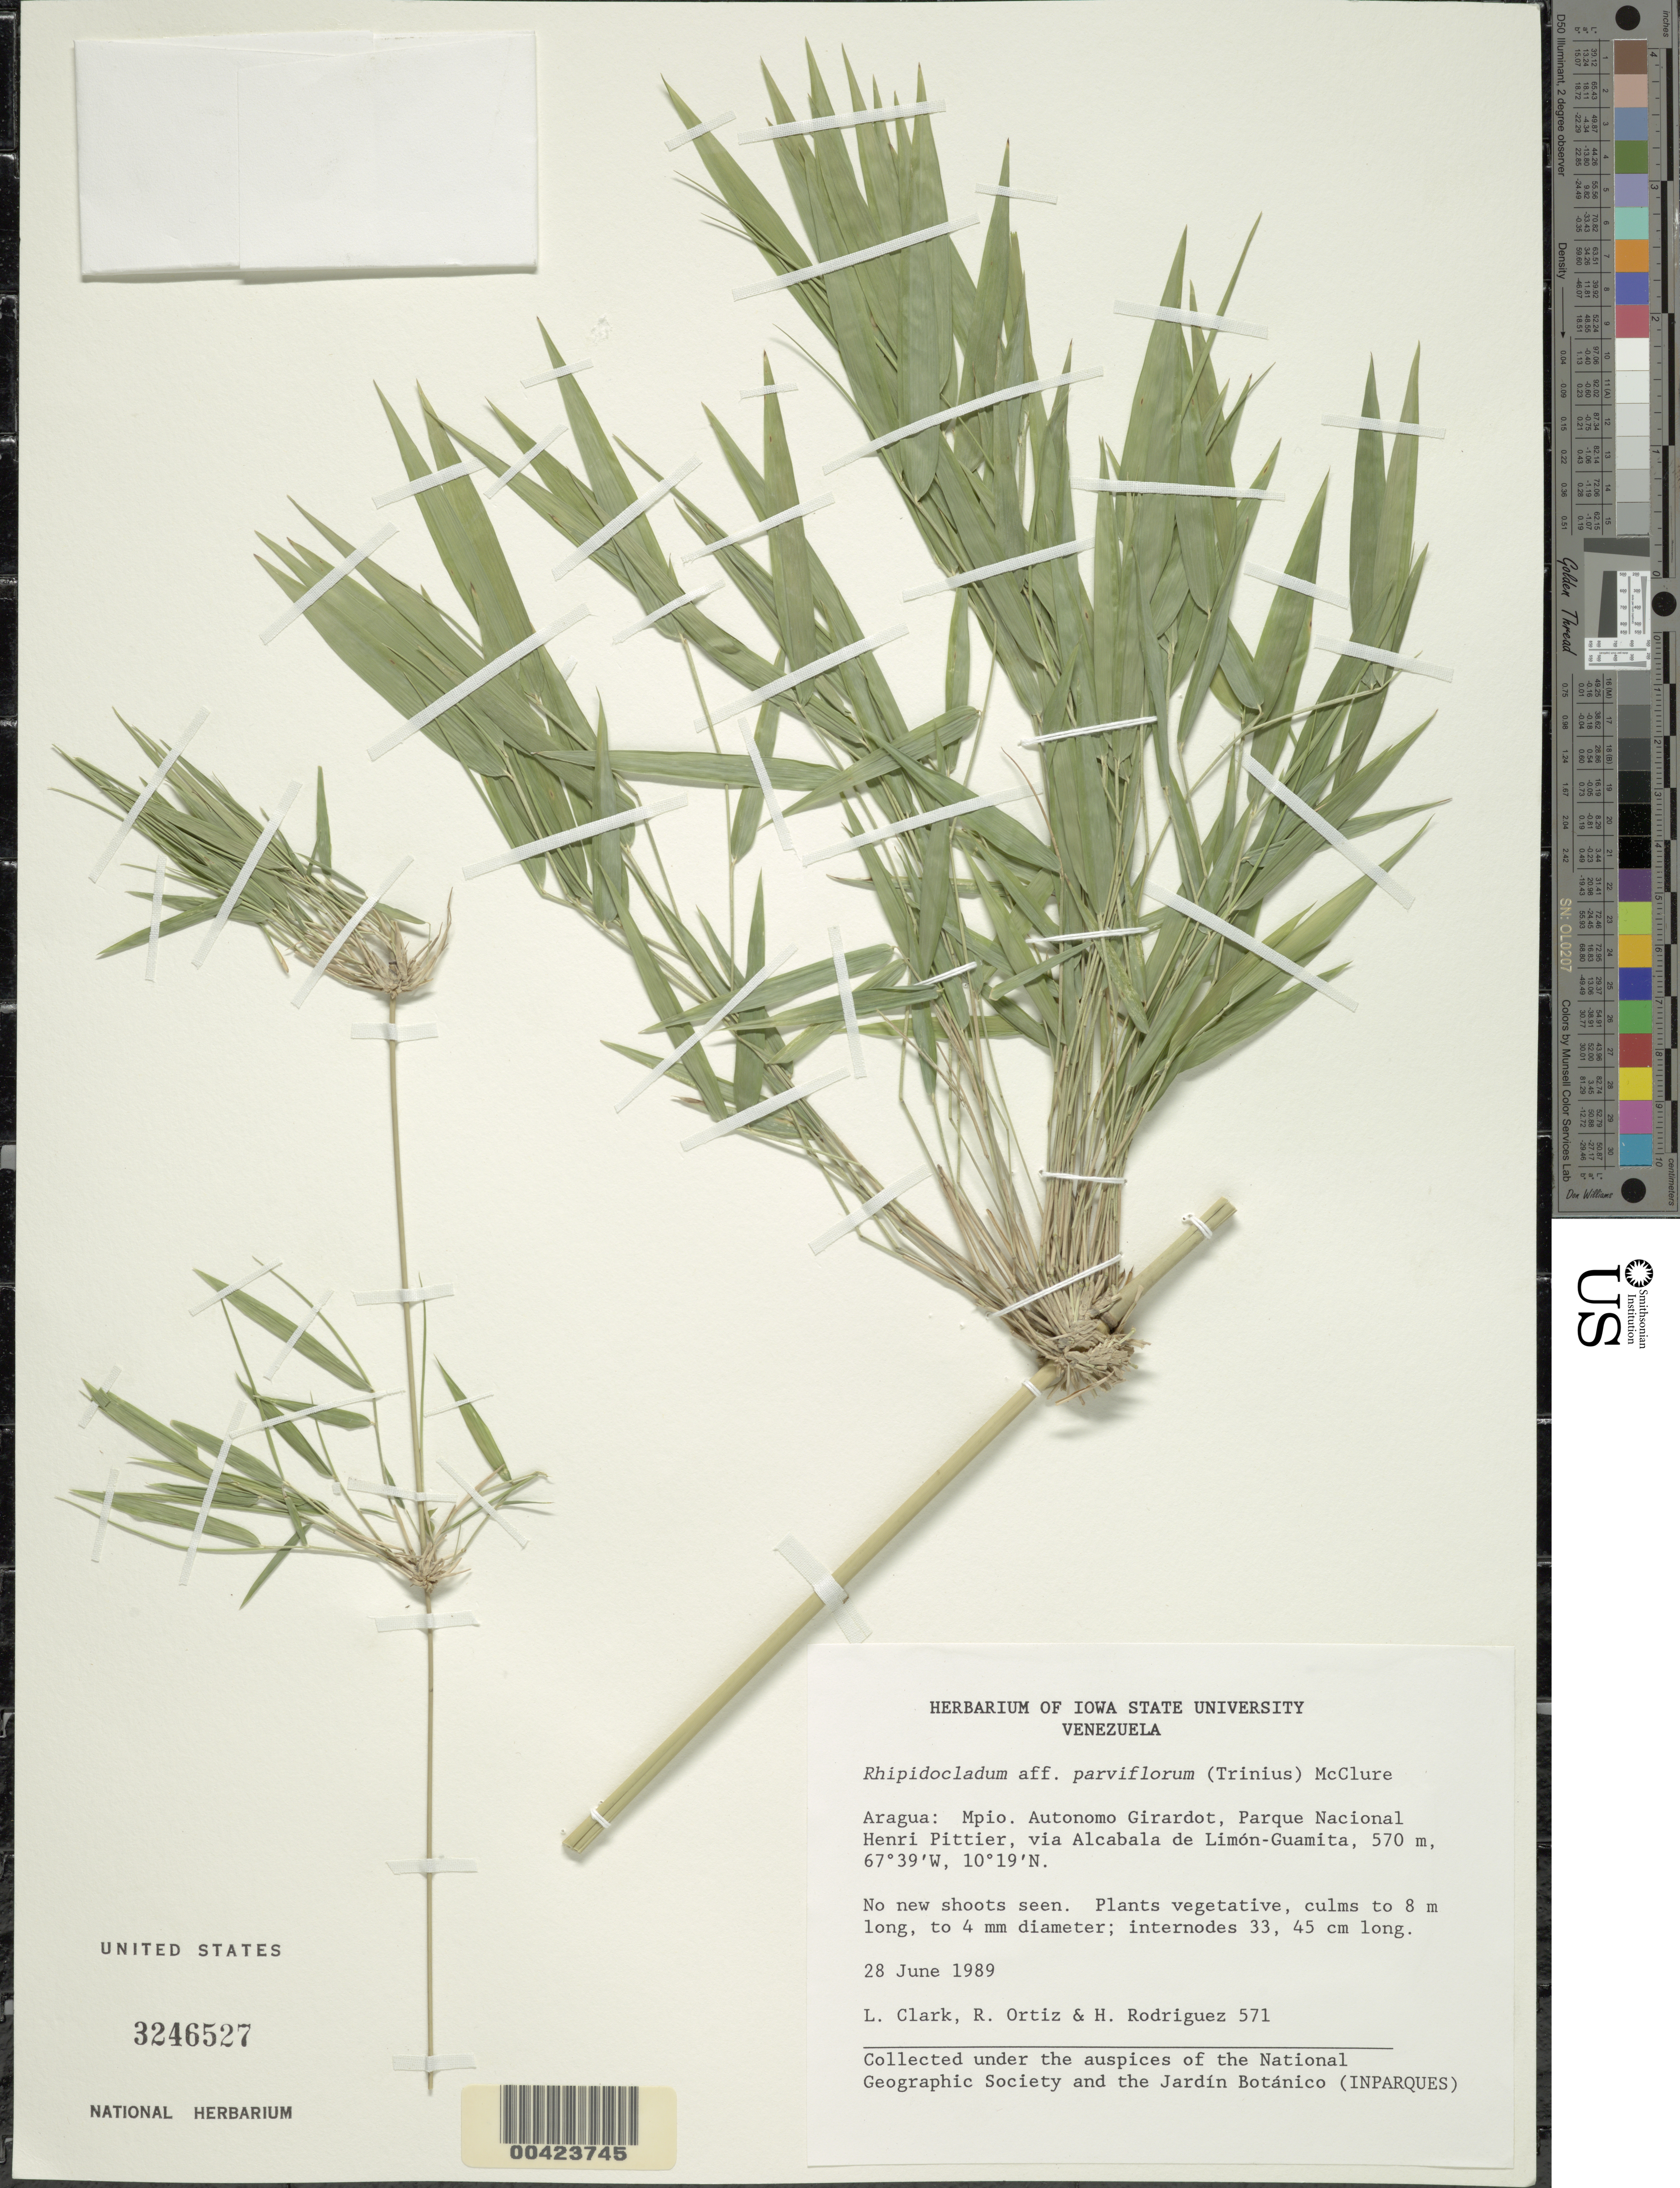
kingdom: Plantae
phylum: Tracheophyta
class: Liliopsida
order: Poales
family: Poaceae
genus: Rhipidocladum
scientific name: Rhipidocladum parviflorum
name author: (Trin.) McClure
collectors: L. G. Clark, R. del C. Ortiz & H. Rodriguez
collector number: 571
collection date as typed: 28 Jun 1989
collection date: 1989-06-28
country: Venezuela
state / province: Aragua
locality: Parque nacional henri pittier, via alcabala de limon-guamita; mun. autonomo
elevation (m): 570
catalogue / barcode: US 3246527